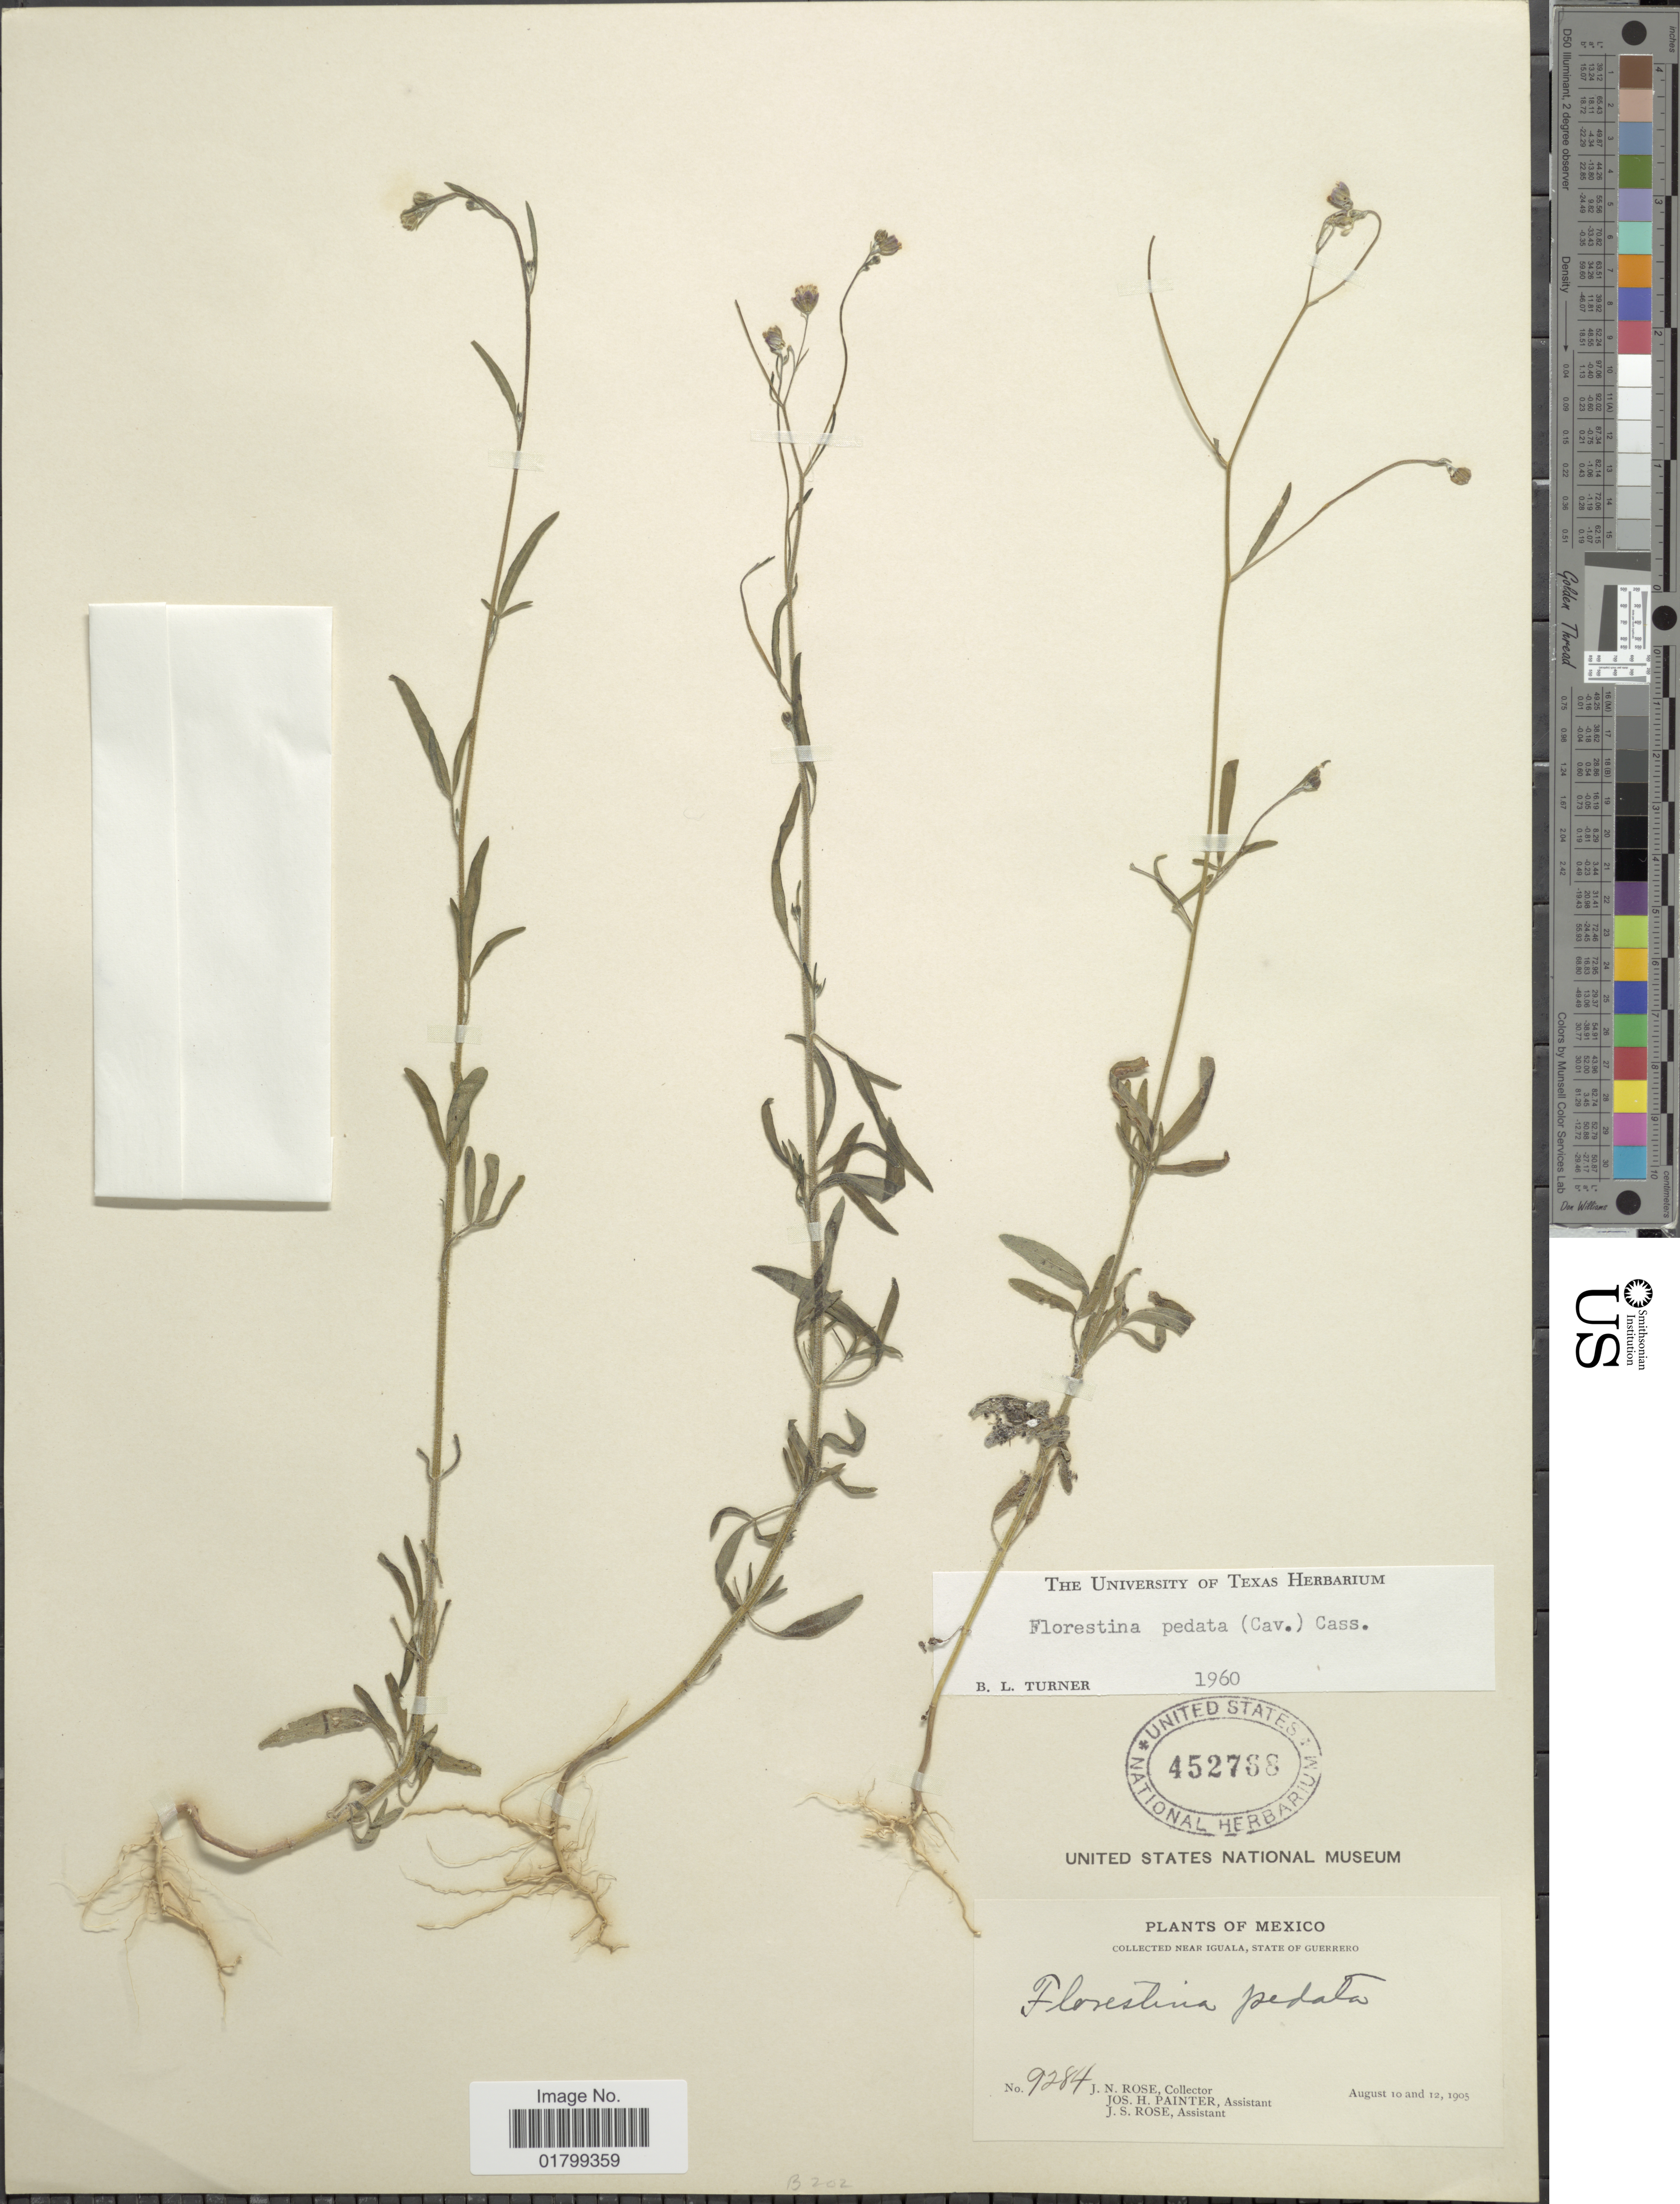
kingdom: Plantae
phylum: Tracheophyta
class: Magnoliopsida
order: Asterales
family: Asteraceae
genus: Florestina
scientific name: Florestina pedata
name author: (Cav.) Cass.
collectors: J. N. Rose, J. H. Painter & J. S. Rose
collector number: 9284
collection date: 1905-08-10/1905-08-12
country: Mexico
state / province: Guerrero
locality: Near Iguala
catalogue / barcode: US 452768